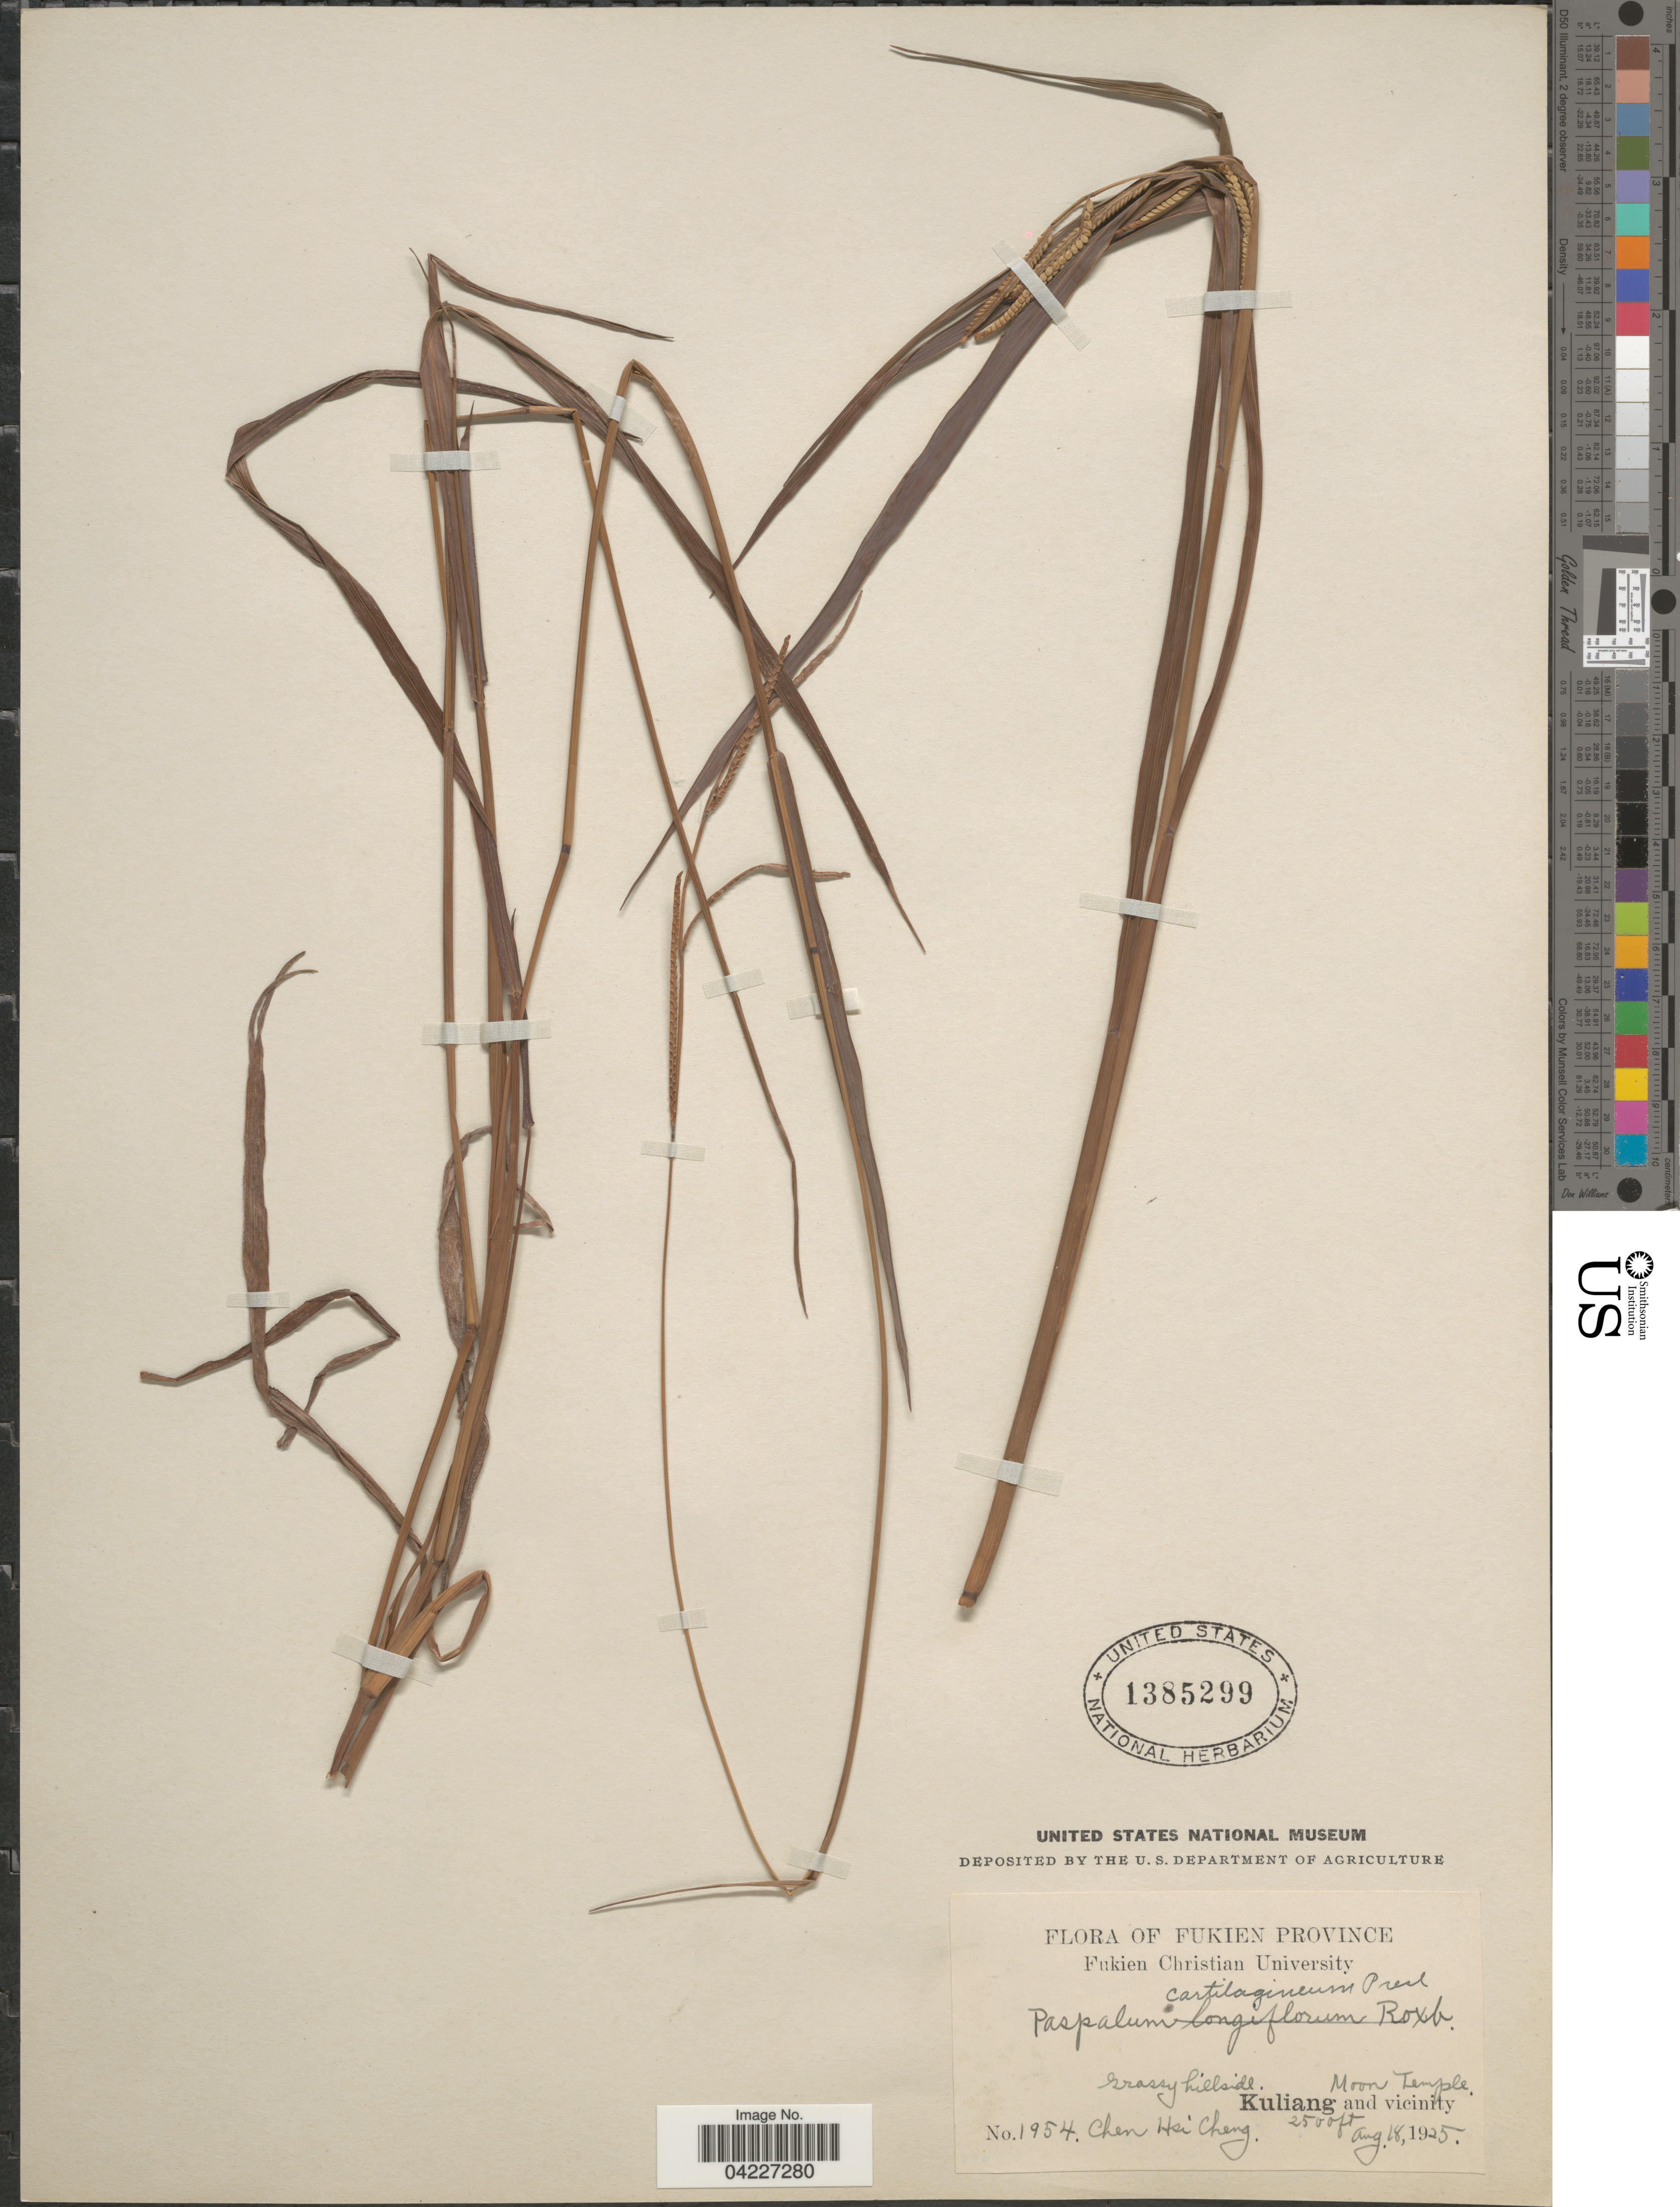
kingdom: Plantae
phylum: Tracheophyta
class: Liliopsida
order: Poales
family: Poaceae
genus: Paspalum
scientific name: Paspalum orbiculare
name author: G. Forst.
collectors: Chen Hsi Cheng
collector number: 1954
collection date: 1925-08-18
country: China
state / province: Fujian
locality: Fukien Province. Moon Temple. Kuliang and vicinity.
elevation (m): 762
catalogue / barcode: US 1385299